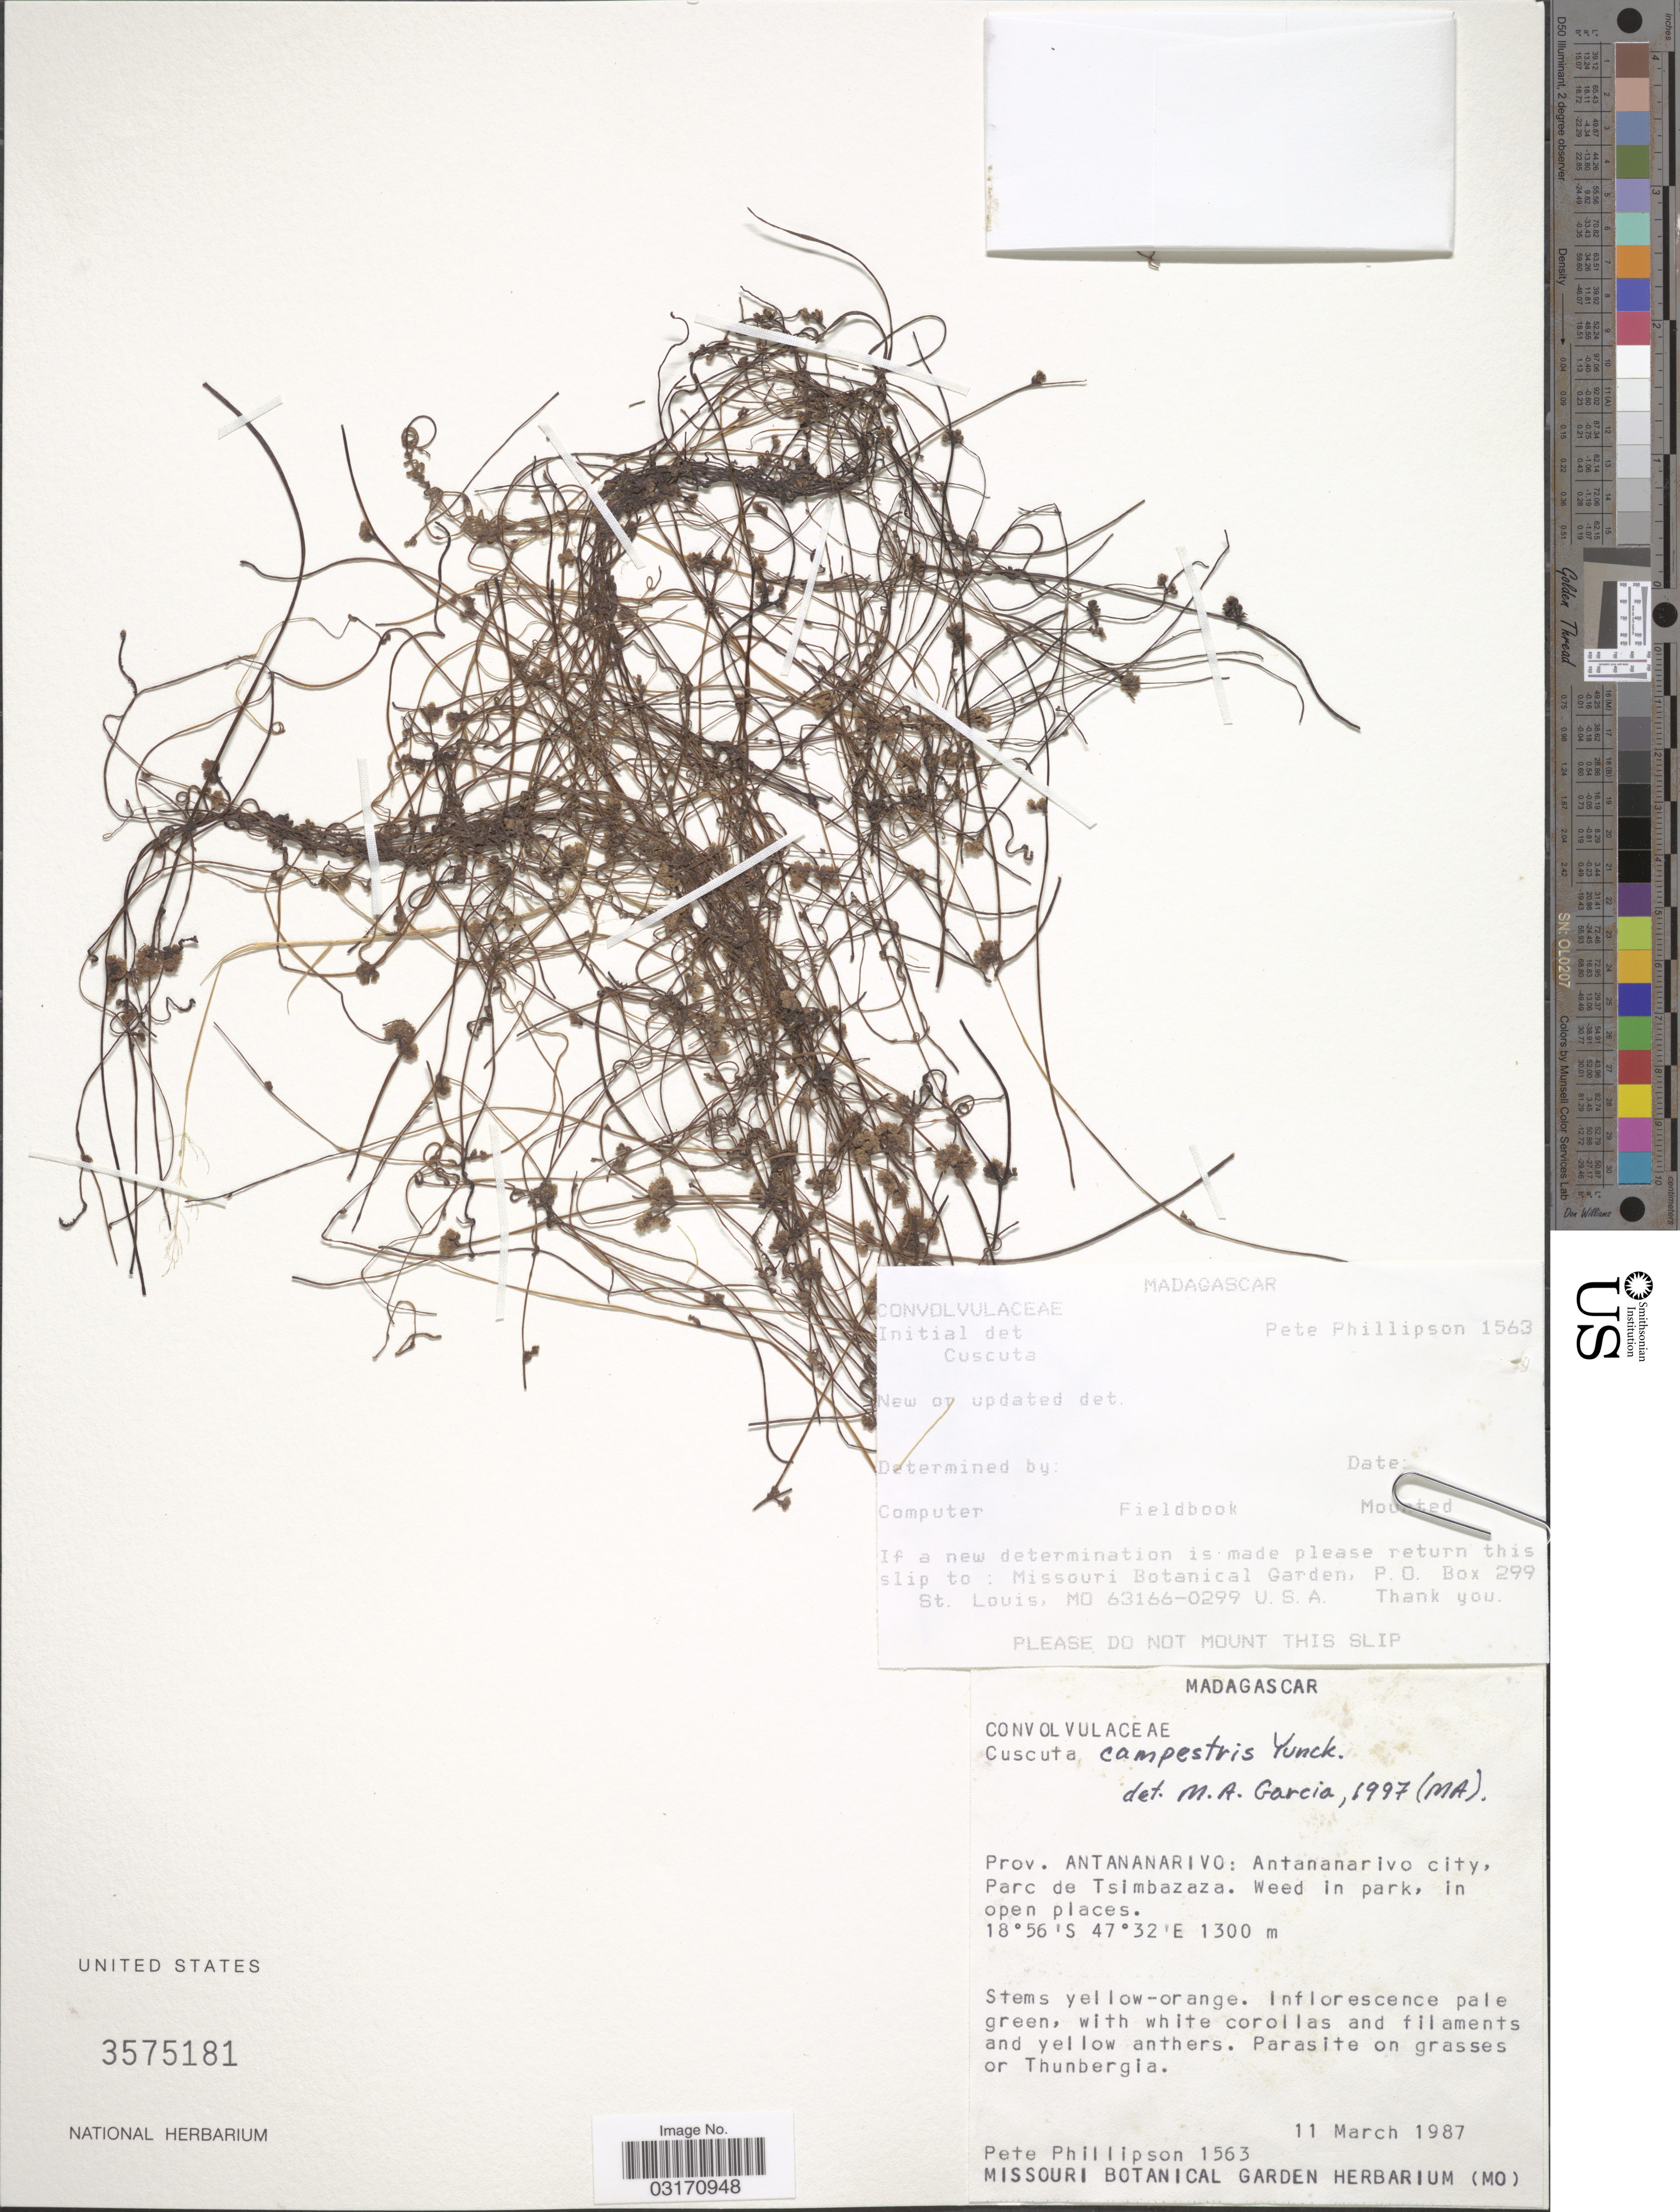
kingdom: Plantae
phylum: Tracheophyta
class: Magnoliopsida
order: Solanales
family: Convolvulaceae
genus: Cuscuta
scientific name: Cuscuta campestris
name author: Yunck.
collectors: P. B. Phillipson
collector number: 1563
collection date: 1987-03-11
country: Madagascar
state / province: Analamanga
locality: Antananarivo city, Parc de Tsimbazaza.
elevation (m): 1300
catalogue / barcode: US 3575181